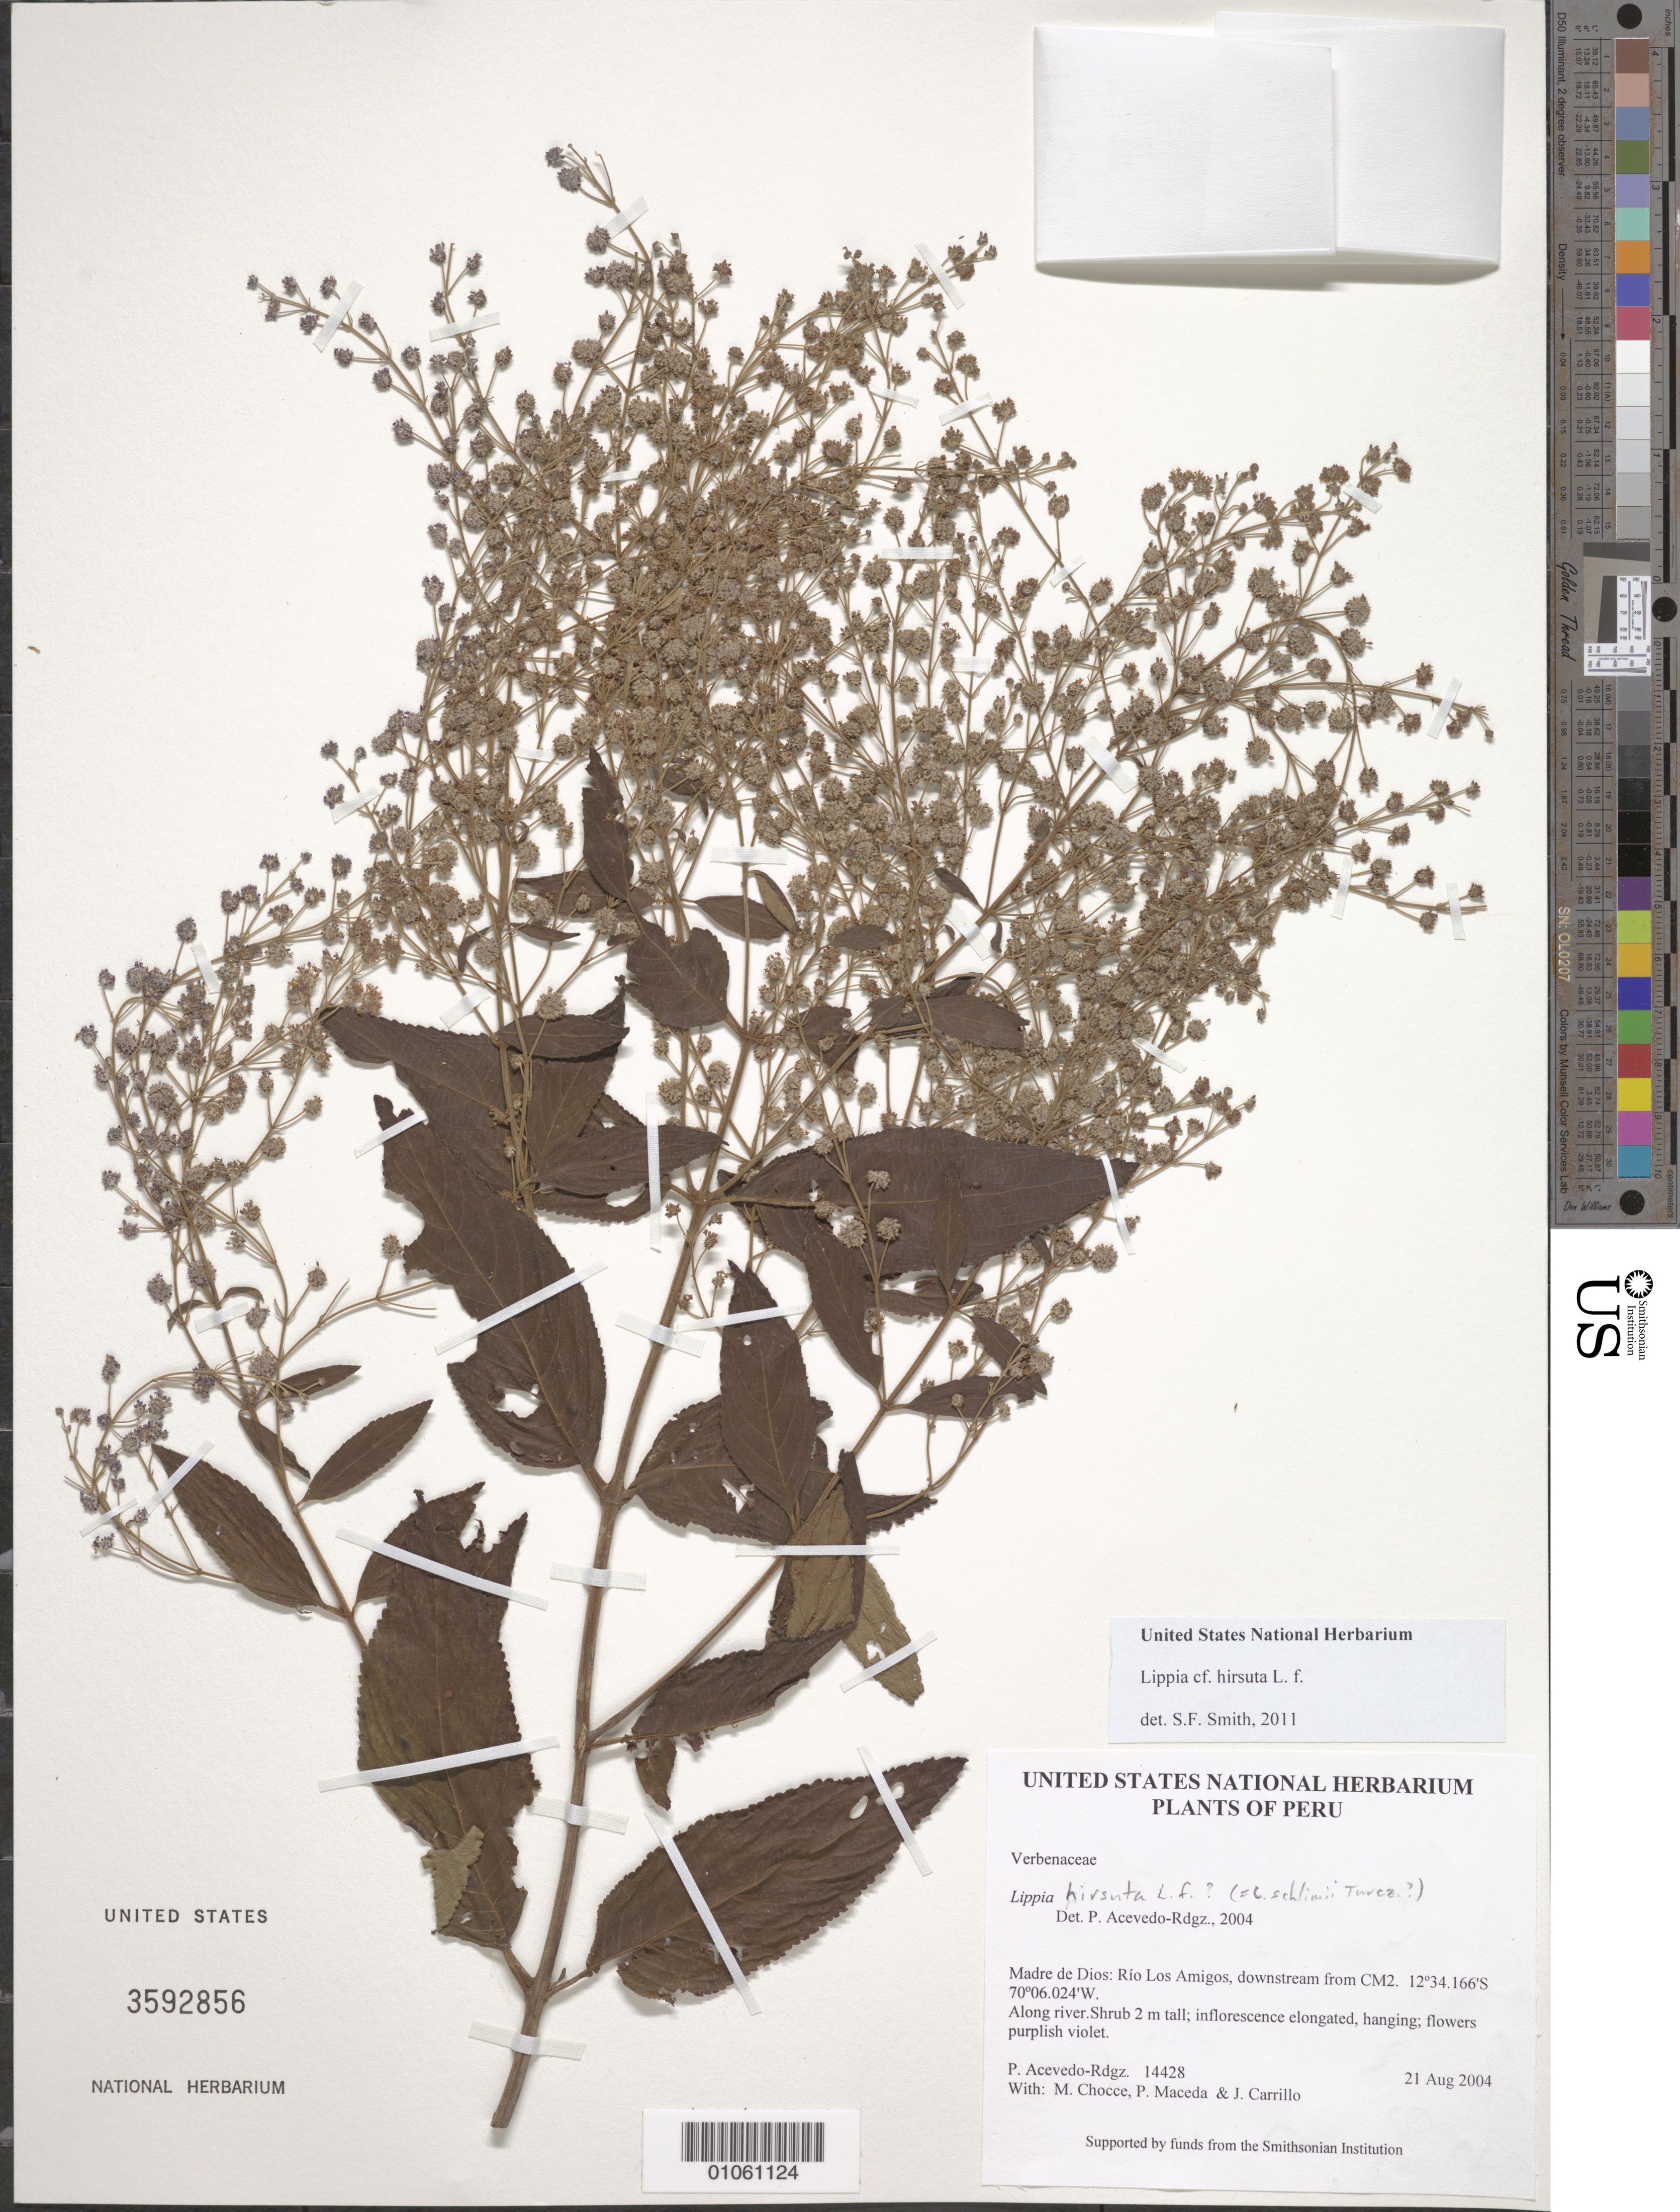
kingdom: Plantae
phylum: Tracheophyta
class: Magnoliopsida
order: Lamiales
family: Verbenaceae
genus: Lippia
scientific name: Lippia hirsuta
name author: L. f.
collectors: P. Acevedo-Rodr., M. Chocce, P. Maceda & J. Carrillo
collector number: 14428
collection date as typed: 21 Aug 2004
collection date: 2004-08-21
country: Peru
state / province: Madre de Dios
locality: Madre de Dios: Río Los Amigos, downstream from CM2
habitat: Along river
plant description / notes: MO, NY, K, P, US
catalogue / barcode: US 3592856